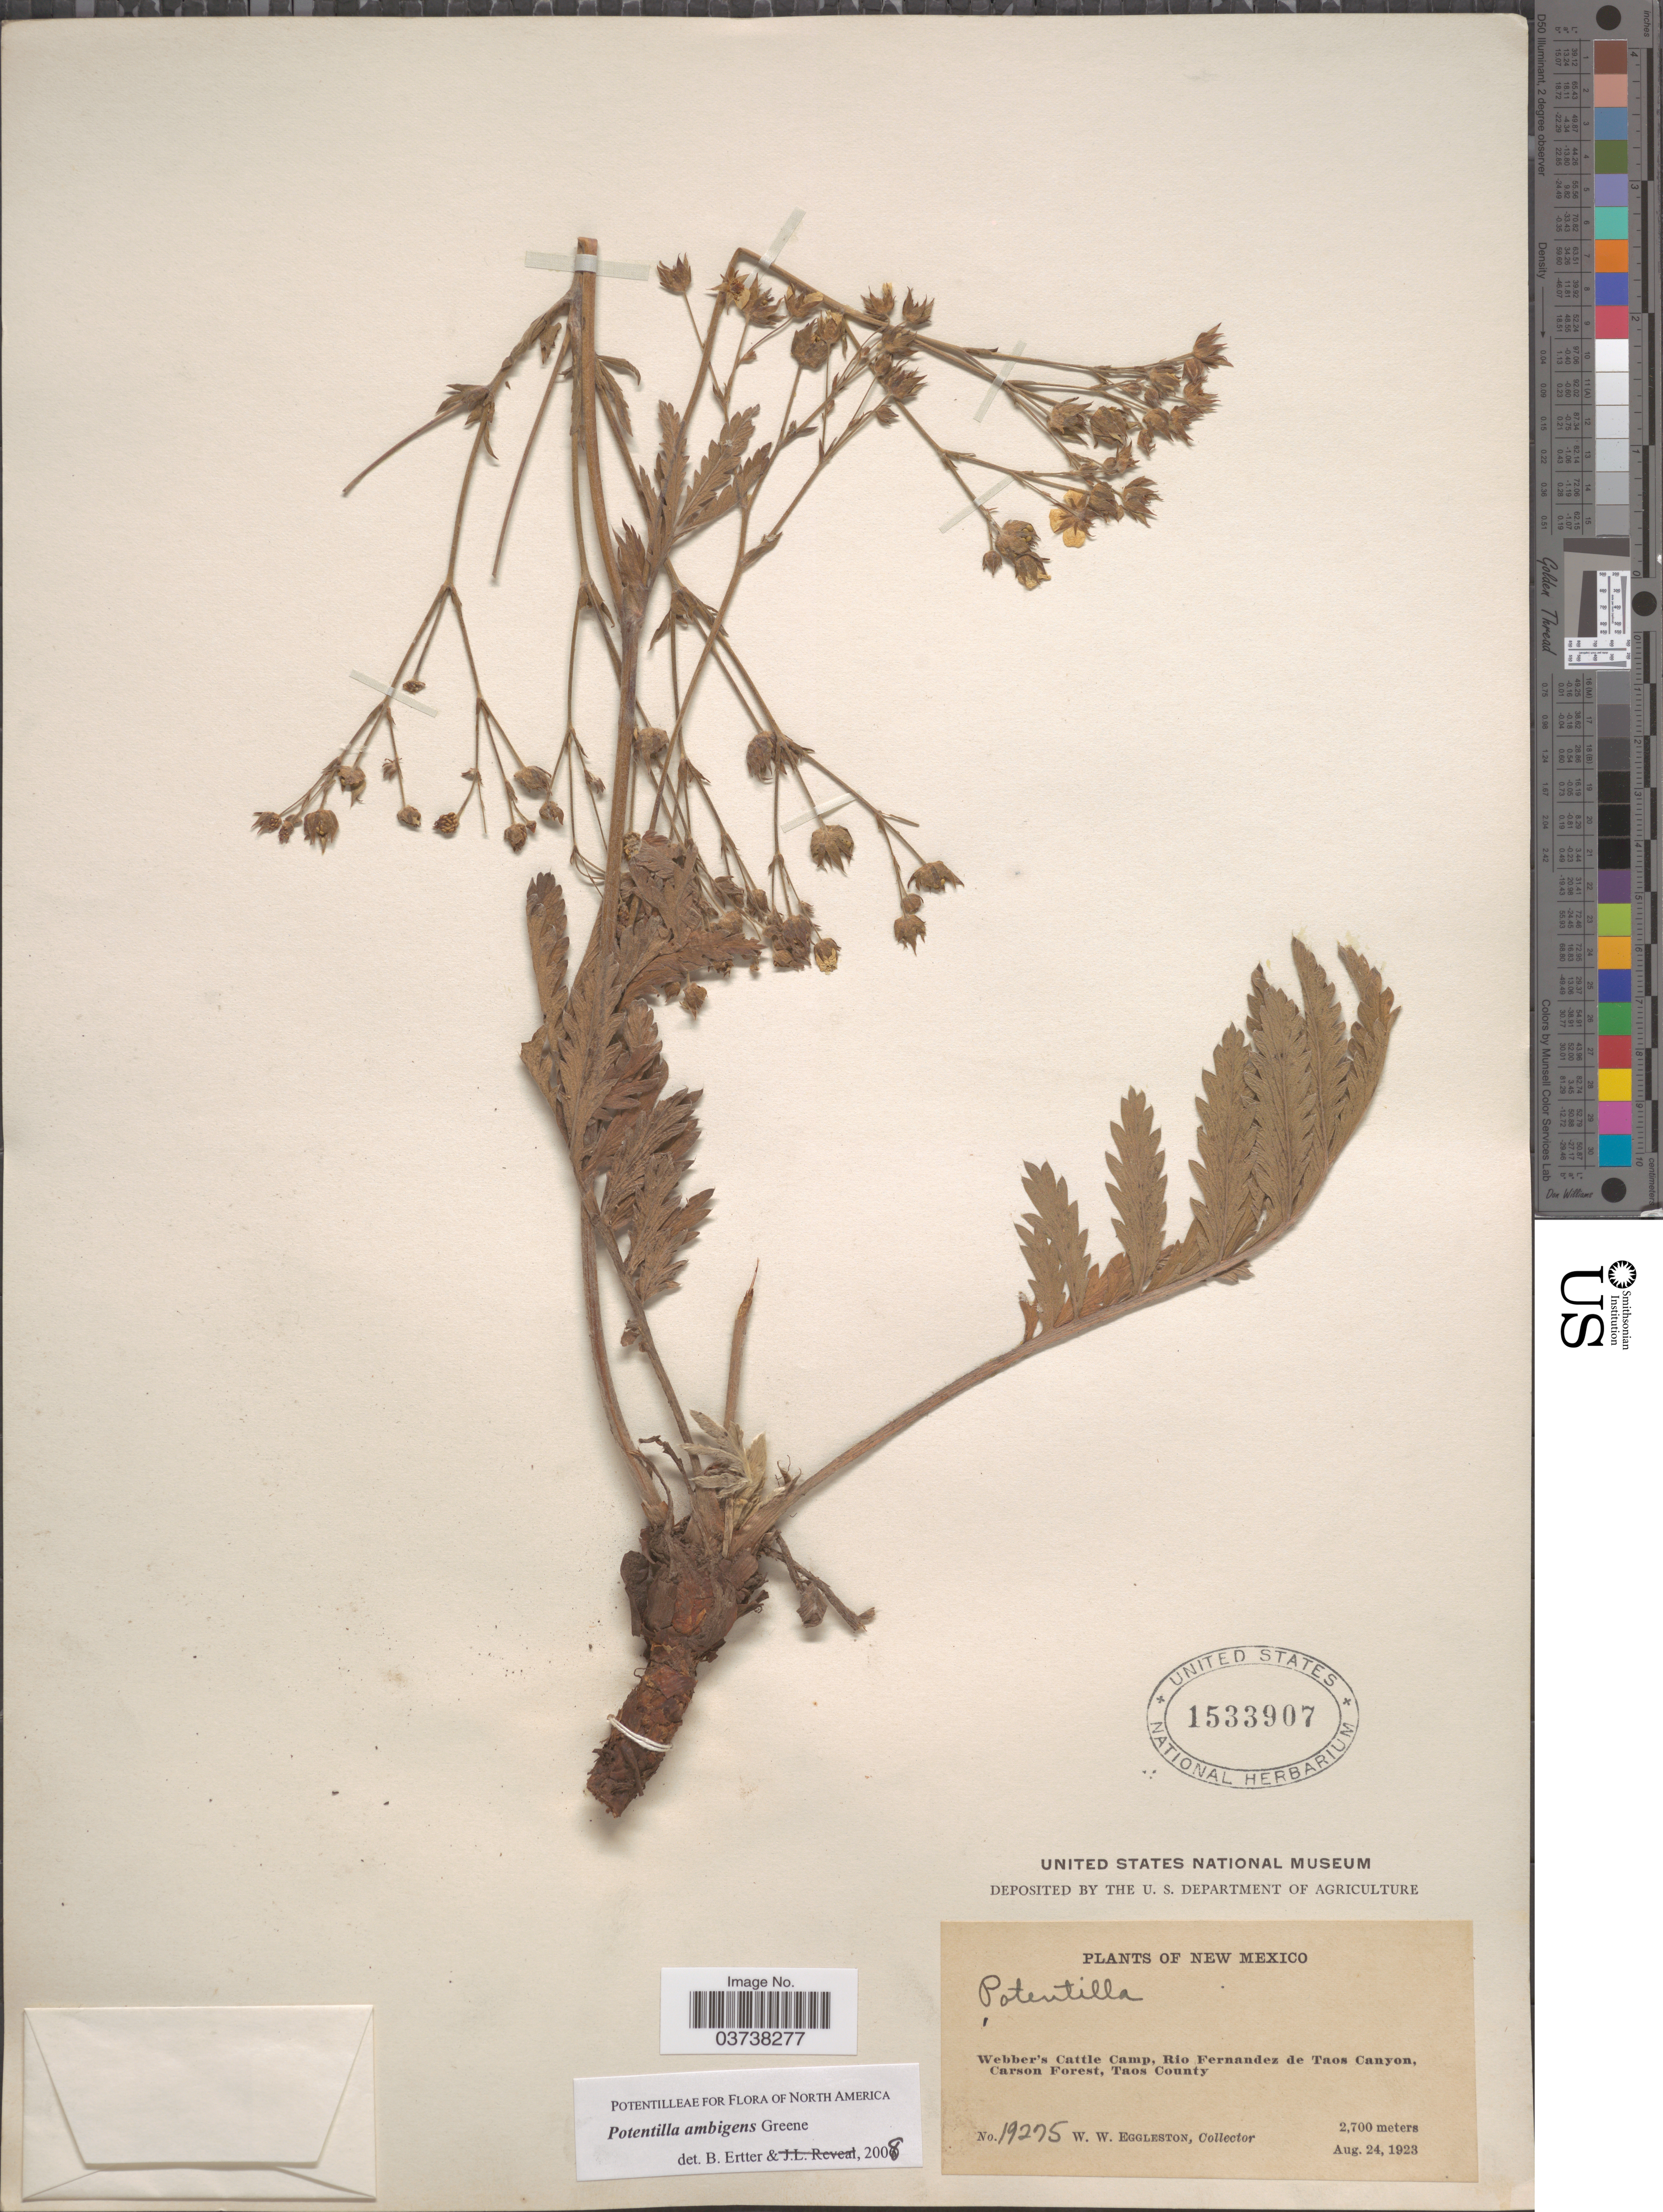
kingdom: Plantae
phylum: Tracheophyta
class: Magnoliopsida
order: Rosales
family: Rosaceae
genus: Potentilla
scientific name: Potentilla ambigens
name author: Greene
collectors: W. W. Eggleston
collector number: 19275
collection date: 1923-08-24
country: United States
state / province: New Mexico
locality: Webber's Cattle Camp, Rio Fernandez de Taos Canyon, Carson Forest, Taos County.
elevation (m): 2700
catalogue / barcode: US 1533907